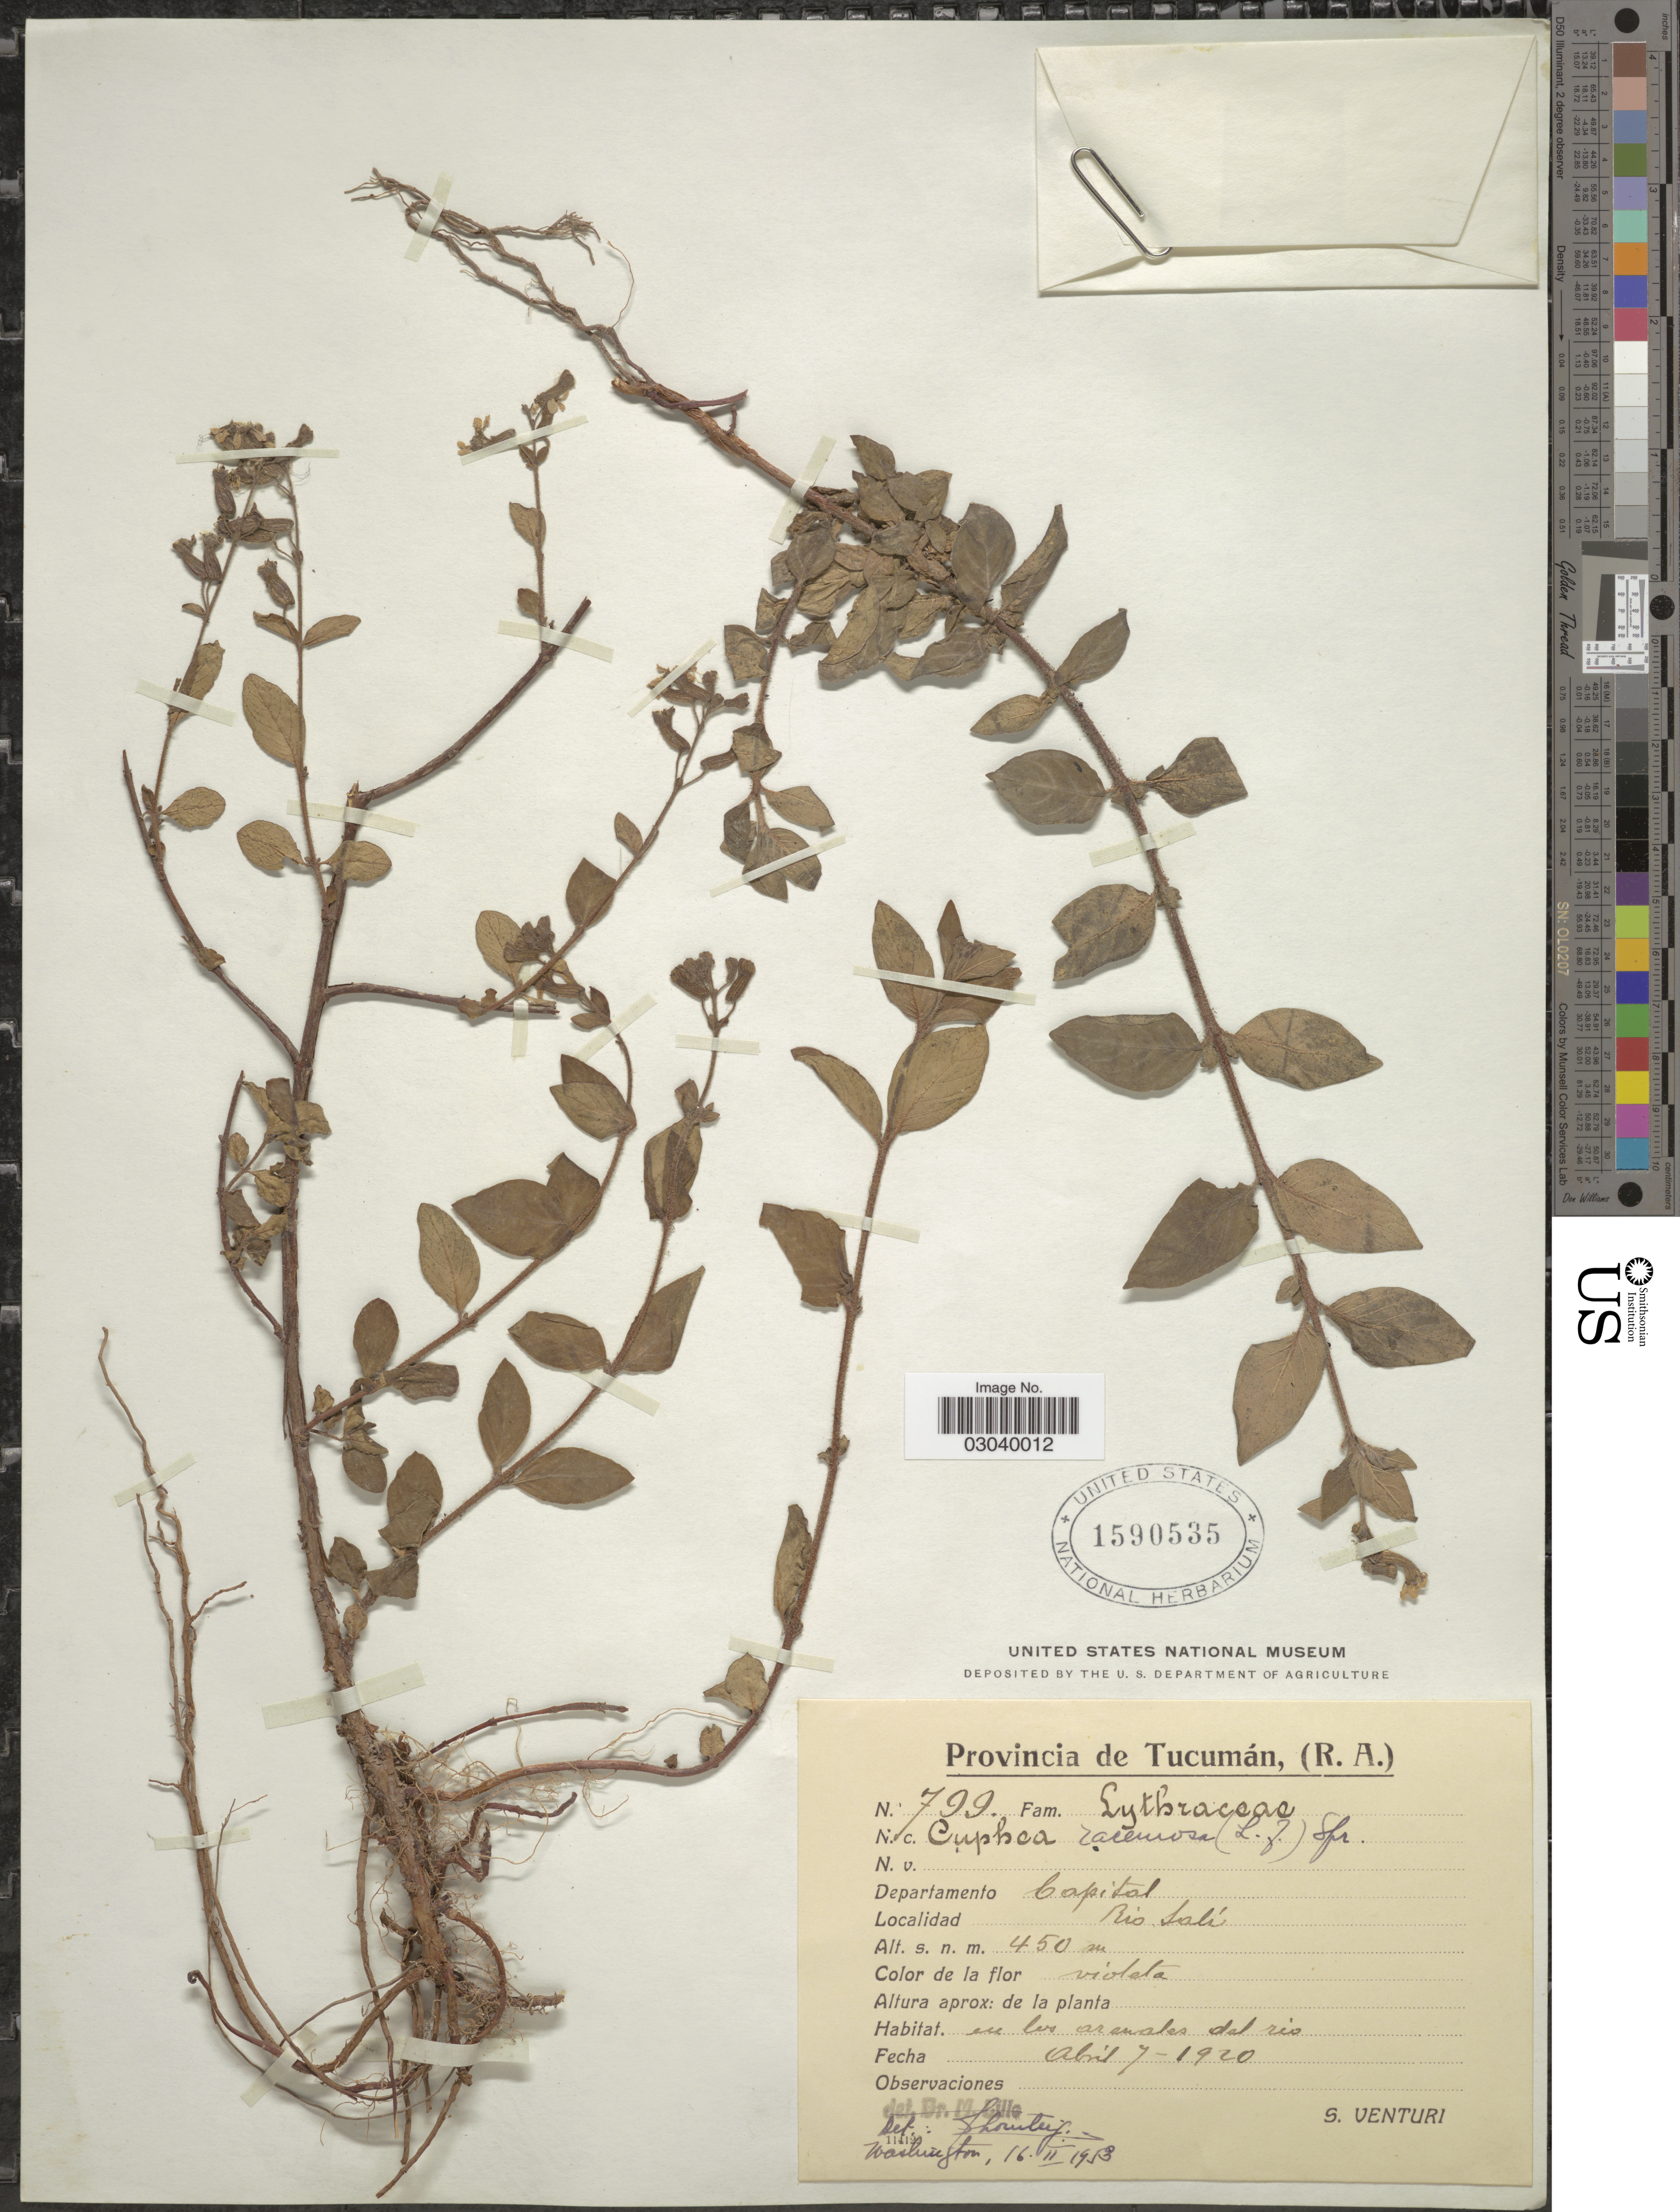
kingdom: Plantae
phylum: Tracheophyta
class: Magnoliopsida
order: Myrtales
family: Lythraceae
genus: Cuphea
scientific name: Cuphea racemosa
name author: (L. f.) Spreng.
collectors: S. Venturi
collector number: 799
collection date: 1920-04-07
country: Argentina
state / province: Tucuman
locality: Departamento Capital, Rio Sali.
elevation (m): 450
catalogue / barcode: US 1590535